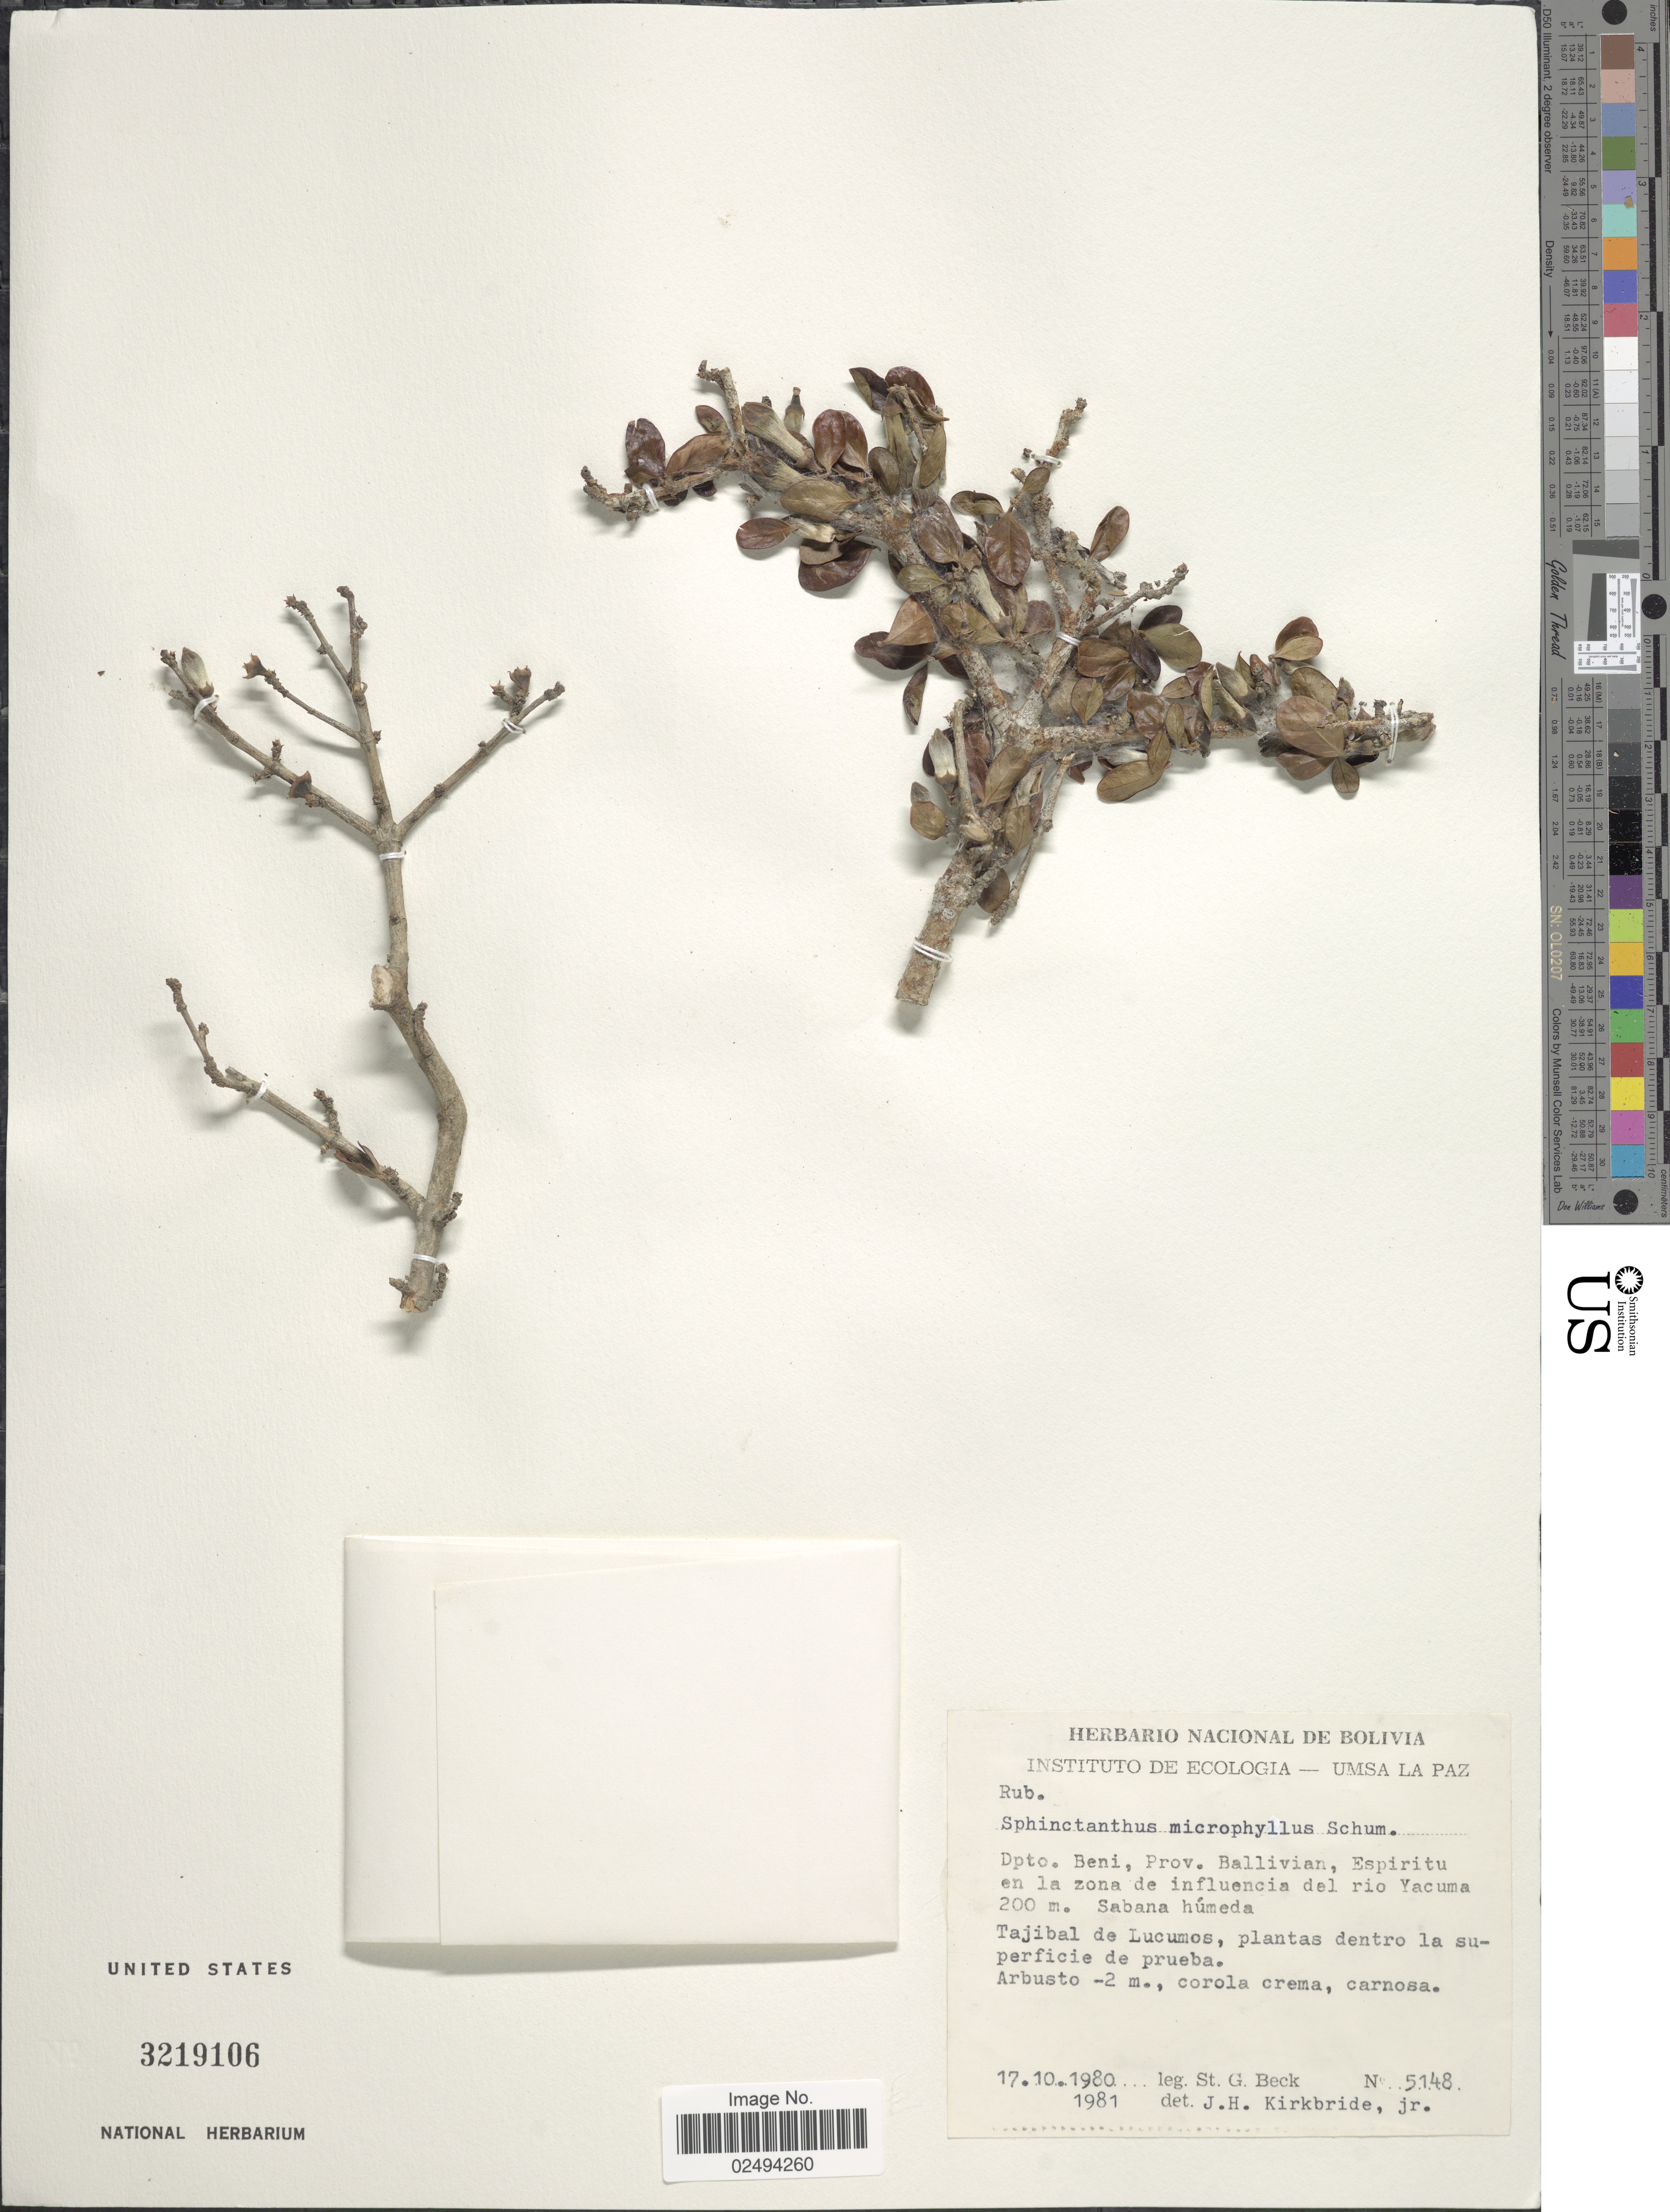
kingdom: Plantae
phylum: Tracheophyta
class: Magnoliopsida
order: Gentianales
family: Rubiaceae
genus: Sphinctanthus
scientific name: Sphinctanthus microphyllus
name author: K. Schum.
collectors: S. G. Beck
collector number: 5148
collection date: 1980-10-17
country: Bolivia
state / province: Beni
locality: Dpto. Beni, Prov Ballavian, Espiritu en la zona de influencia del rio Yacuma. Sabana húmeda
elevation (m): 200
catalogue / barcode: US 3219106